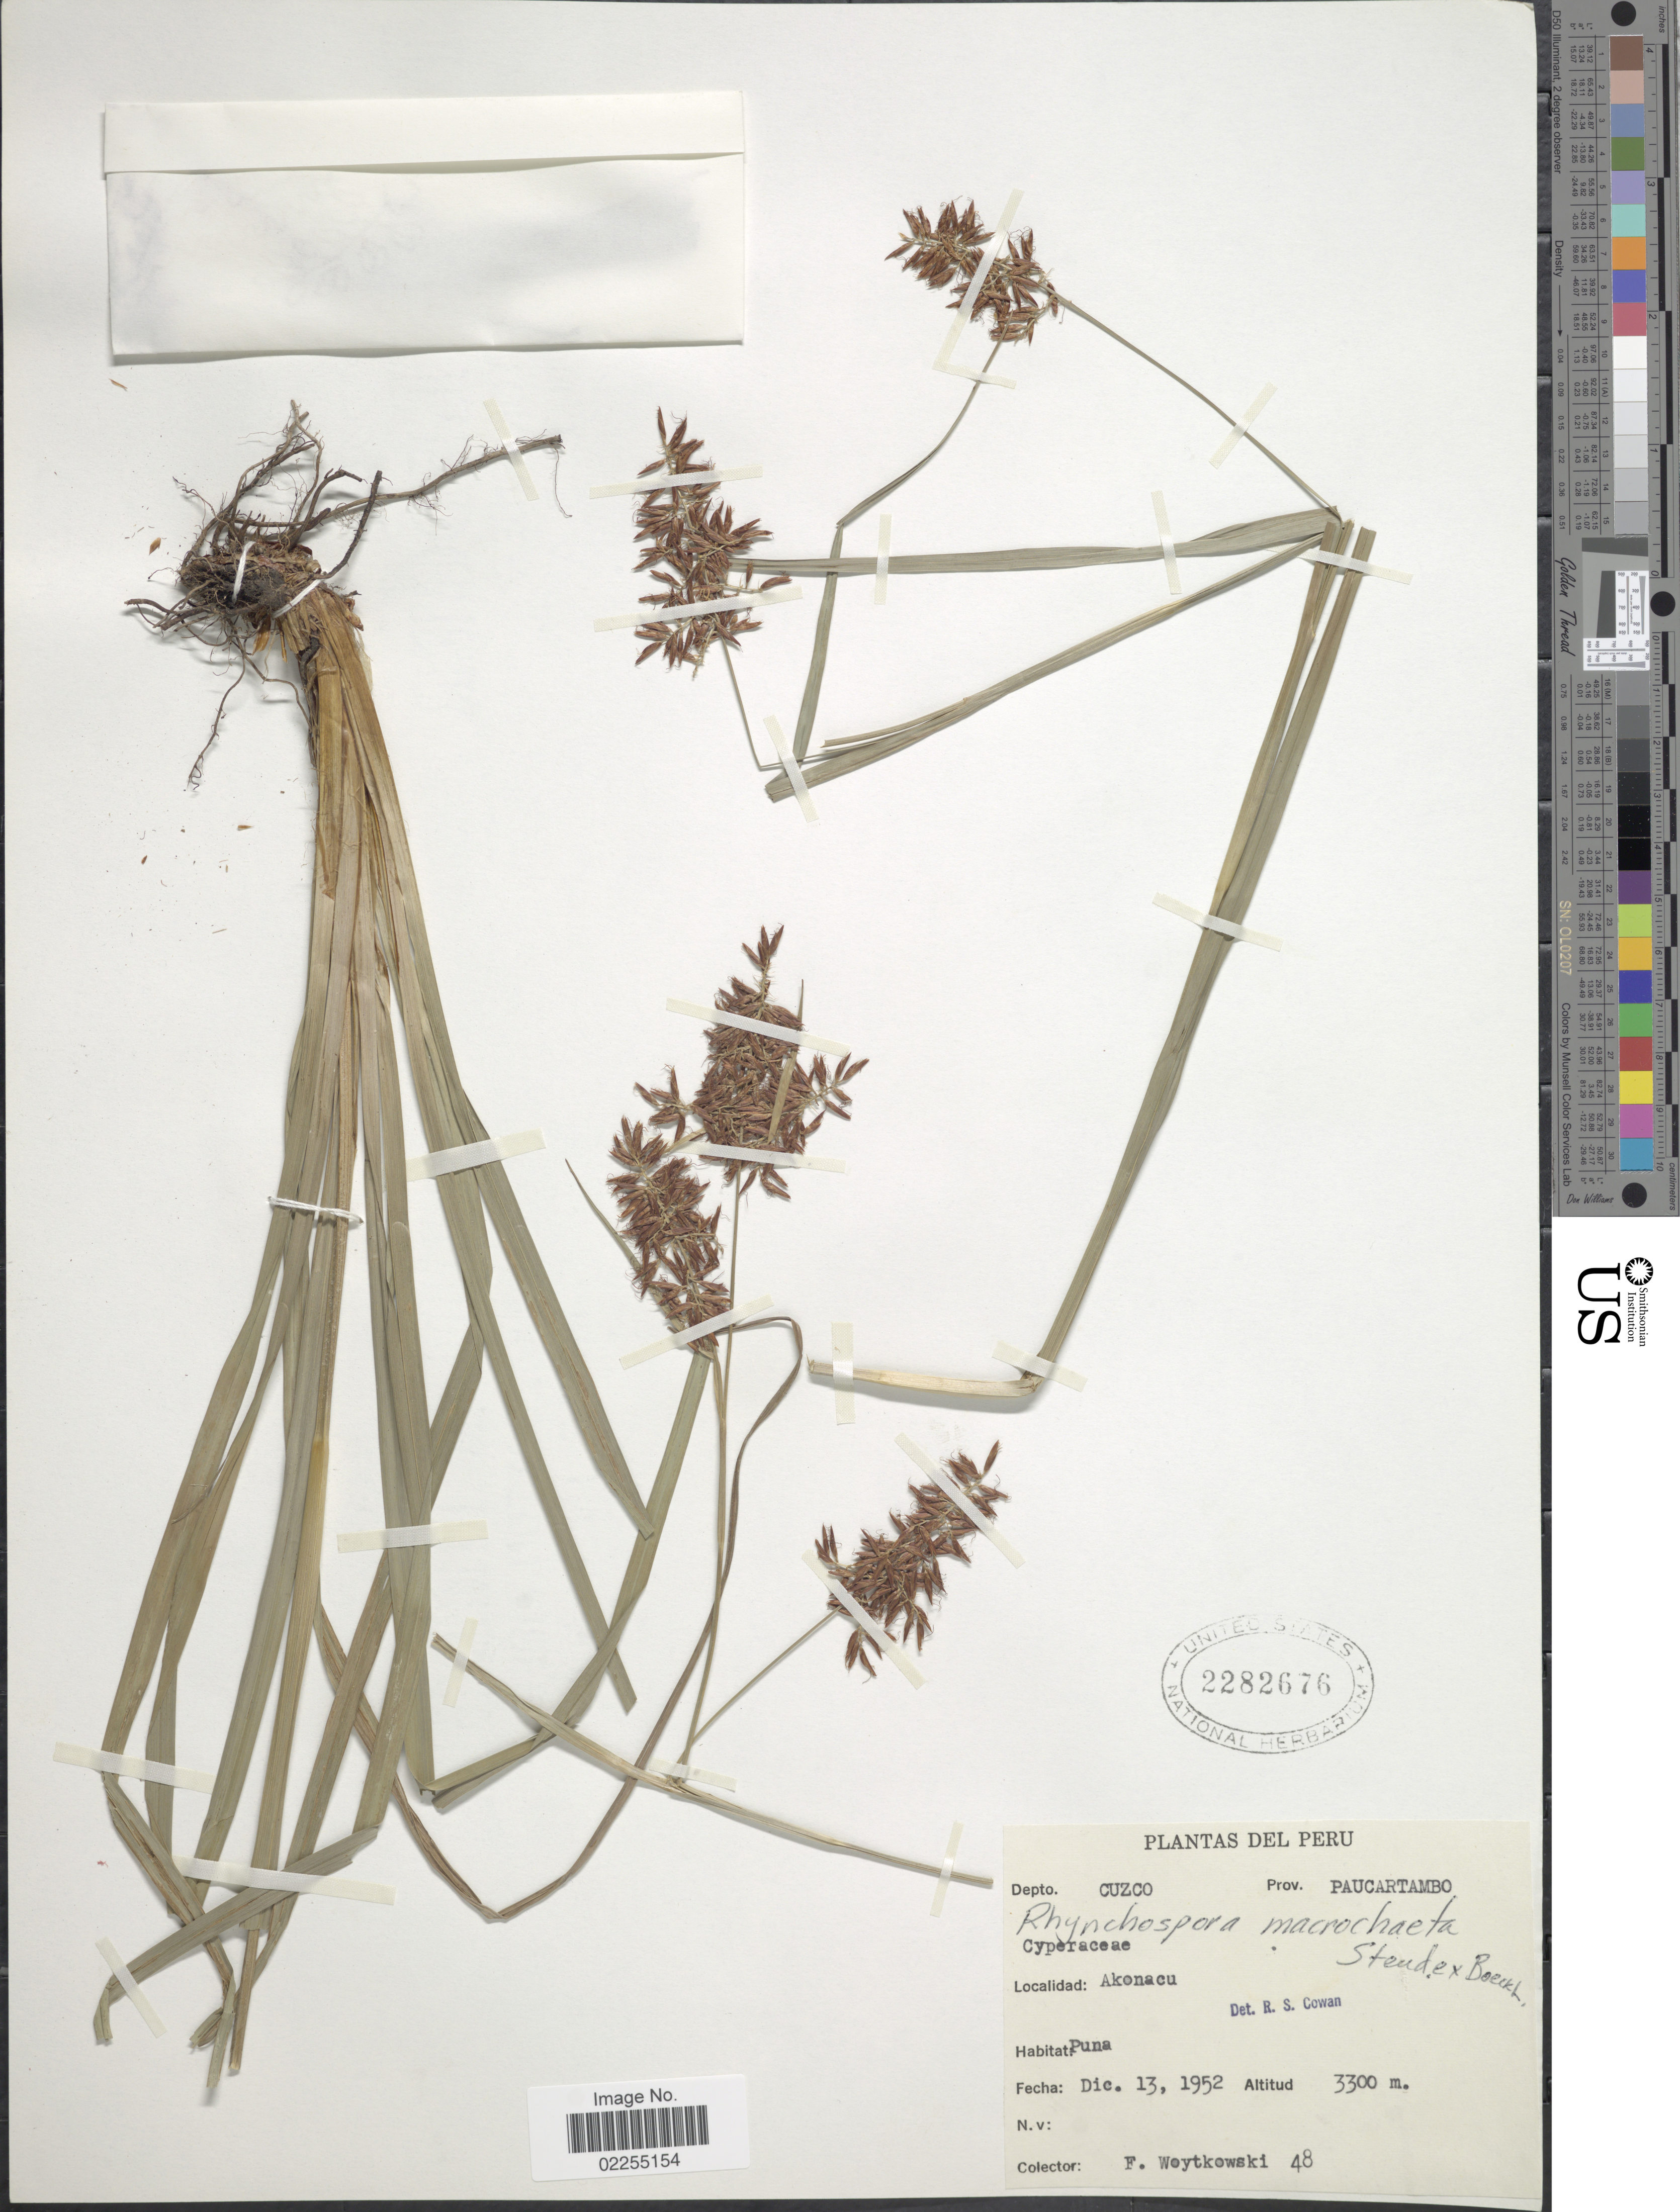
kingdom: Plantae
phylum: Tracheophyta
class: Liliopsida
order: Poales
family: Cyperaceae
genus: Rhynchospora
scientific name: Rhynchospora macrochaeta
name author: Steud. ex Boeckeler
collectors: F. Woytkowski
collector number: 48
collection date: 1952-12-13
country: Peru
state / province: Cusco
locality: Depto. Cuzco. prov. Paucartambo. Akonacu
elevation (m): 3300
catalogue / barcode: US 2282676